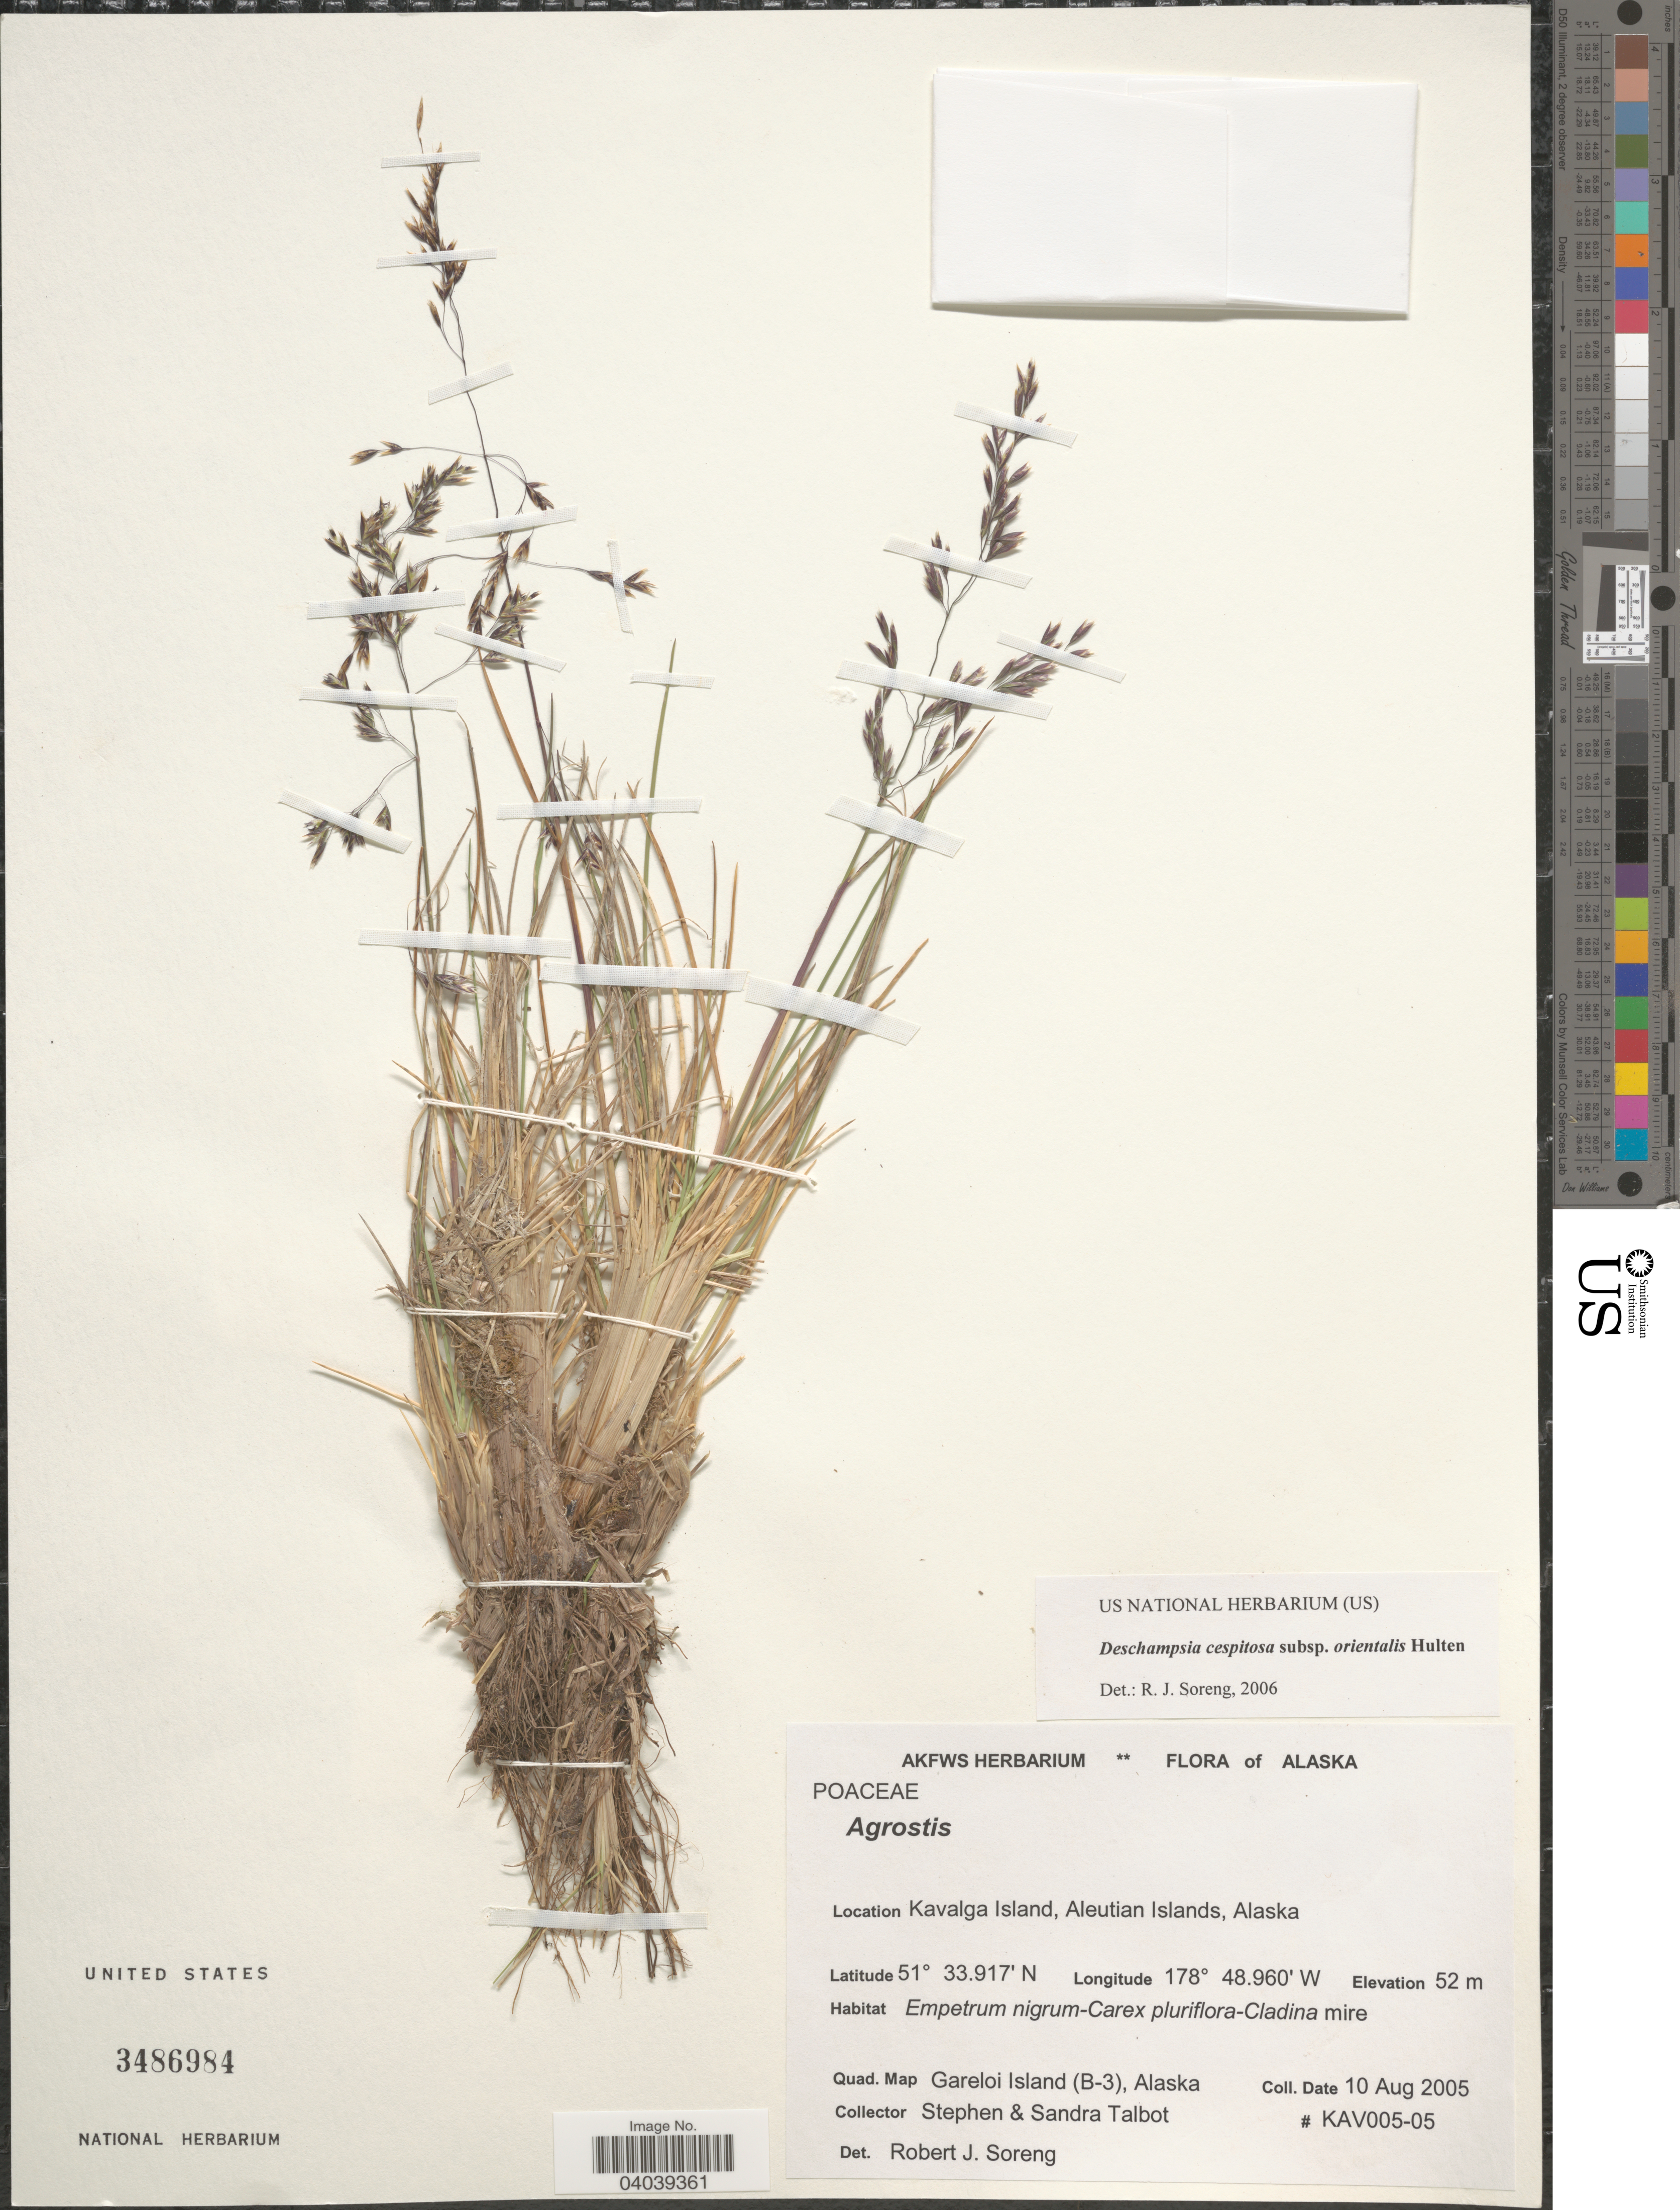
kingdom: Plantae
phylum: Tracheophyta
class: Liliopsida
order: Poales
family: Poaceae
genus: Deschampsia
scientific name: Deschampsia cespitosa subsp. orientalis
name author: Hultén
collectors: S. S. Talbot & S. Talbot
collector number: KAV005-05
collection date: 2005-08-10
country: United States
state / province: Alaska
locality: Kavalga Island, Aleutian Islands. Quad. Map Gareloi Island (B-3).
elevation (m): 52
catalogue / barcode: US 3486984